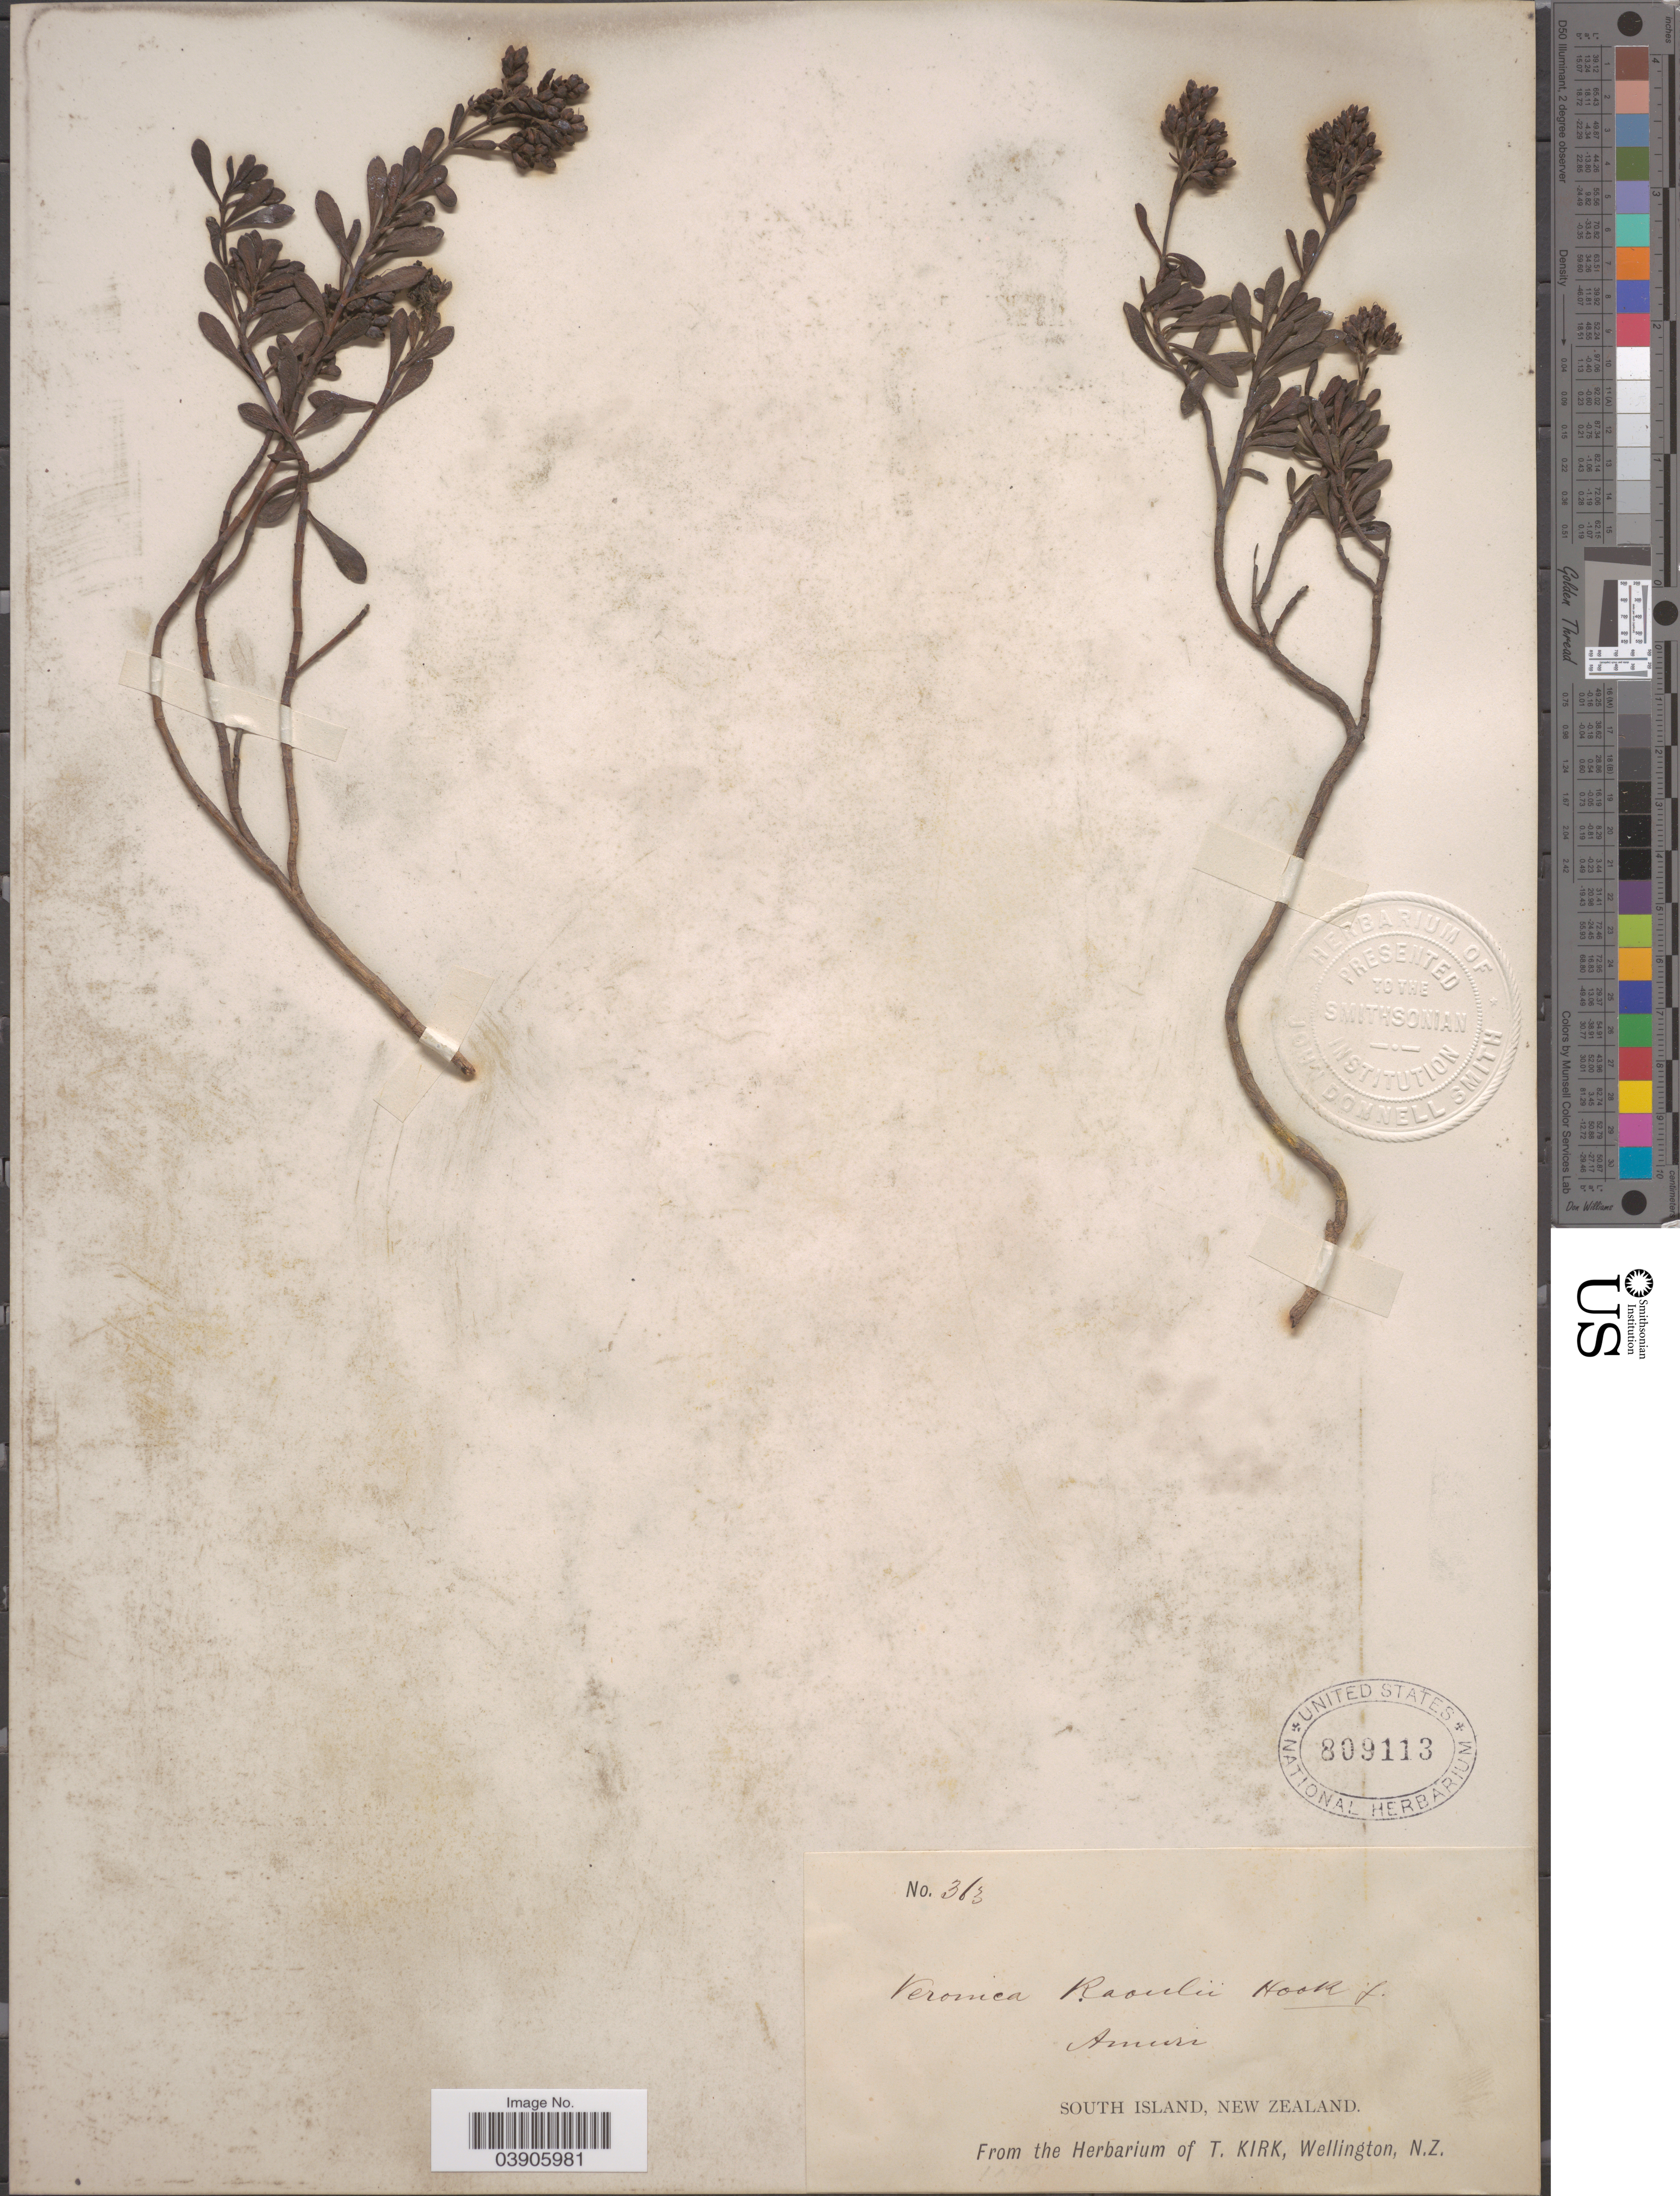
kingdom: Plantae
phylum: Tracheophyta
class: Magnoliopsida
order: Lamiales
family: Plantaginaceae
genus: Hebe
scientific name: Hebe raoulii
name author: (Hook. f.) Cockayne & Allan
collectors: ex herb. T. Kirk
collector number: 363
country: New Zealand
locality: Amuri. South Island.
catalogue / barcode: US 809113